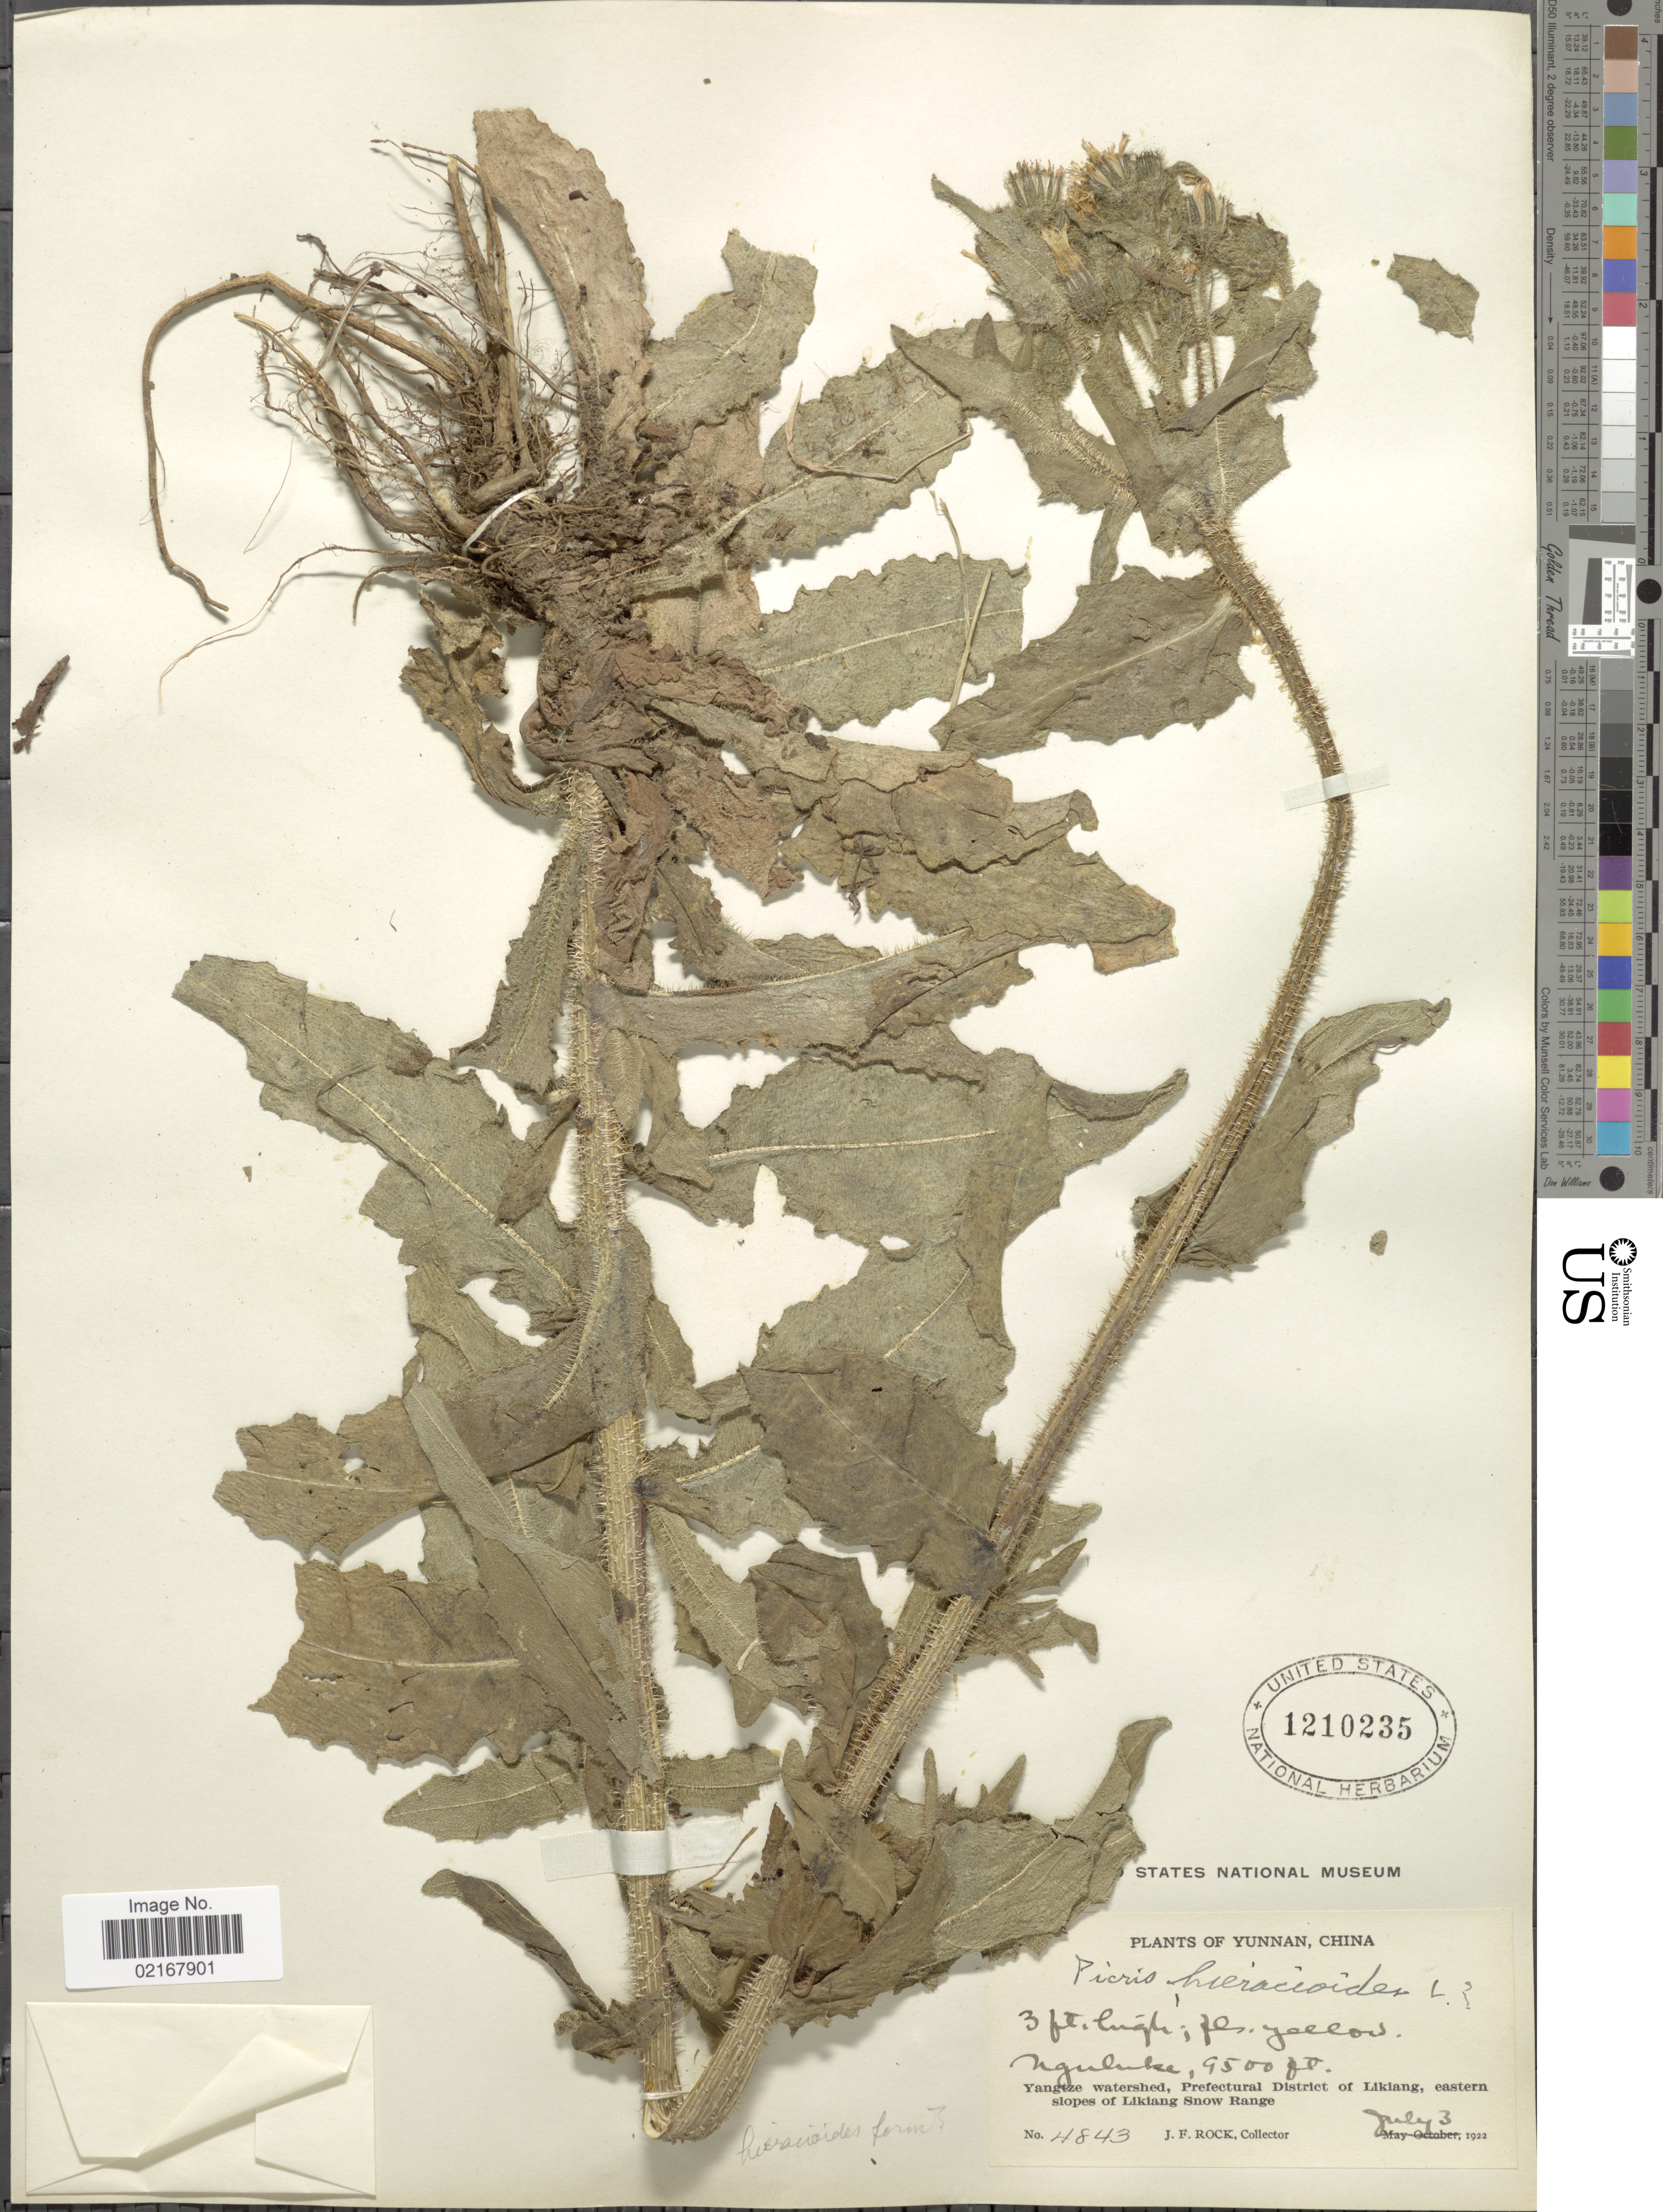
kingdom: Plantae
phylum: Tracheophyta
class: Magnoliopsida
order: Asterales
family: Asteraceae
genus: Picris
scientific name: Picris hieracioides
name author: L.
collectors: J. Rock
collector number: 4843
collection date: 1922-07-03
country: China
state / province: Yunnan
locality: Nguluke, Yangtze watershed, Prefectural District of Likiang, eastern slopes of Likiang Snow Range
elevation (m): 2896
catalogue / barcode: US 1210235